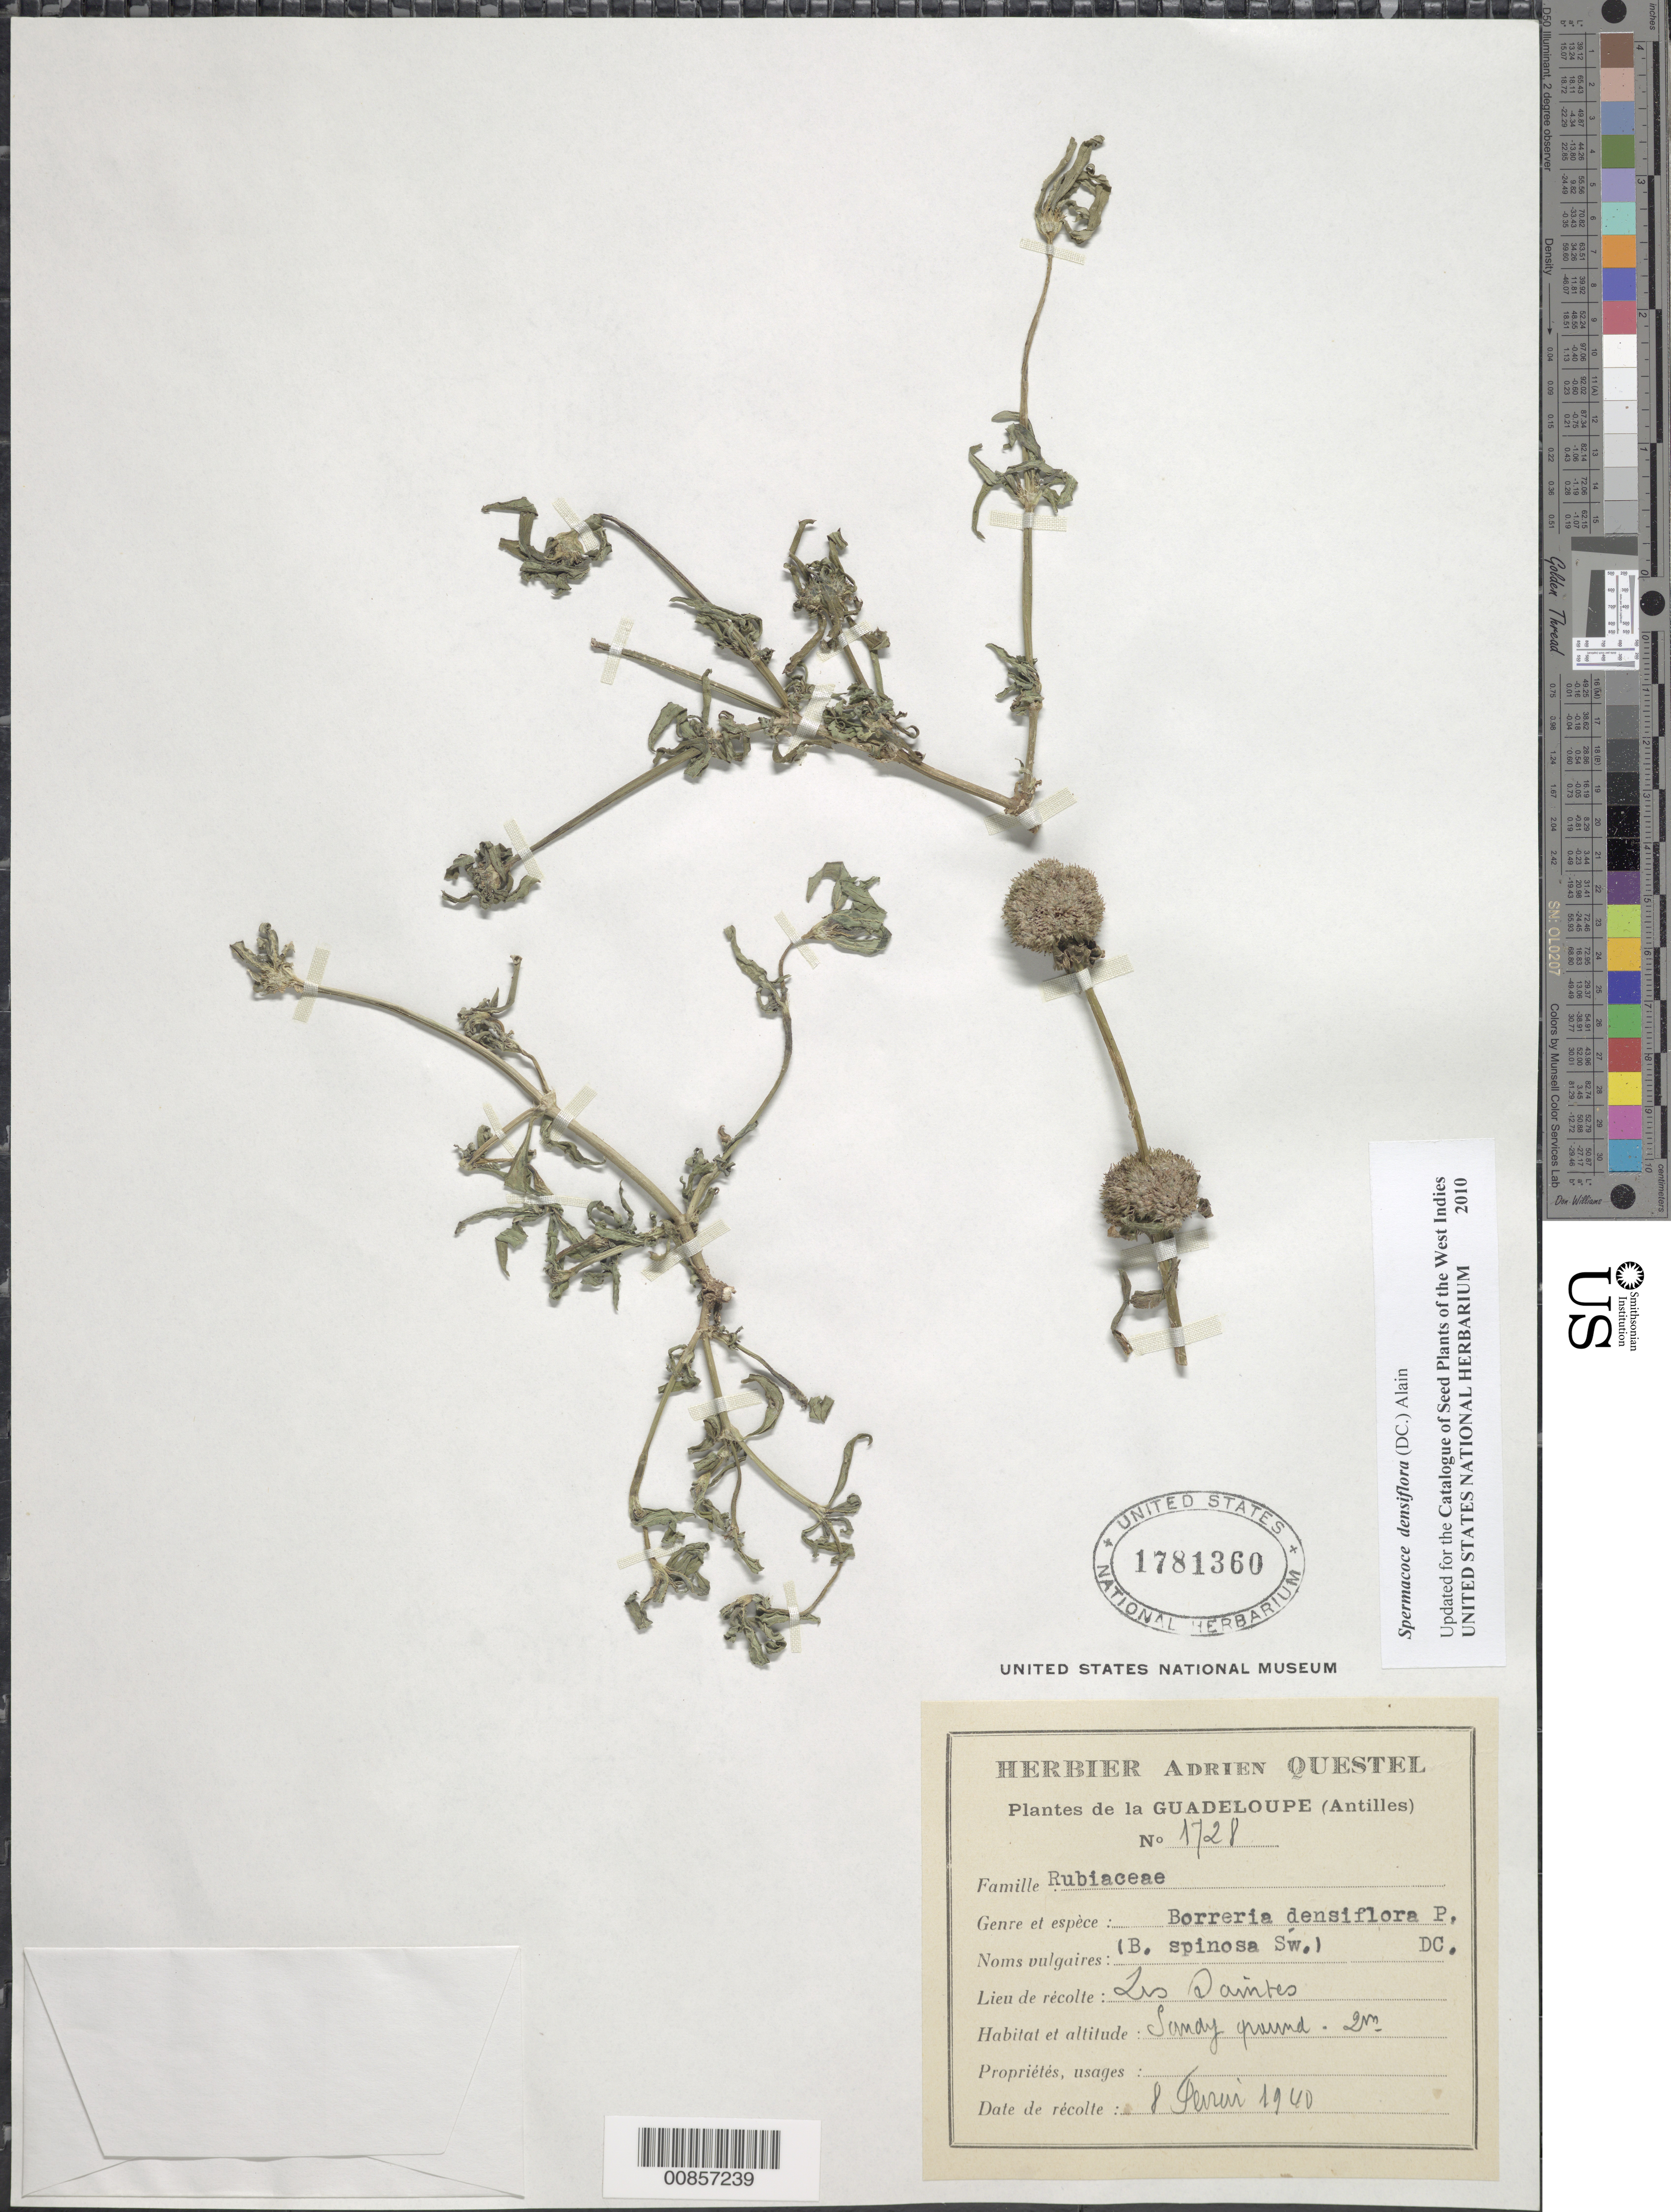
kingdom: Plantae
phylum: Tracheophyta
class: Magnoliopsida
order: Gentianales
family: Rubiaceae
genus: Spermacoce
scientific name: Spermacoce densiflora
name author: (DC.) Alain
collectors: A. Questel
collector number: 1728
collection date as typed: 08 Feb 1940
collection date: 1940-02-08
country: Guadeloupe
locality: Les Saintes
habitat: Sandy ground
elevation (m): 2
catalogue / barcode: US 1781360